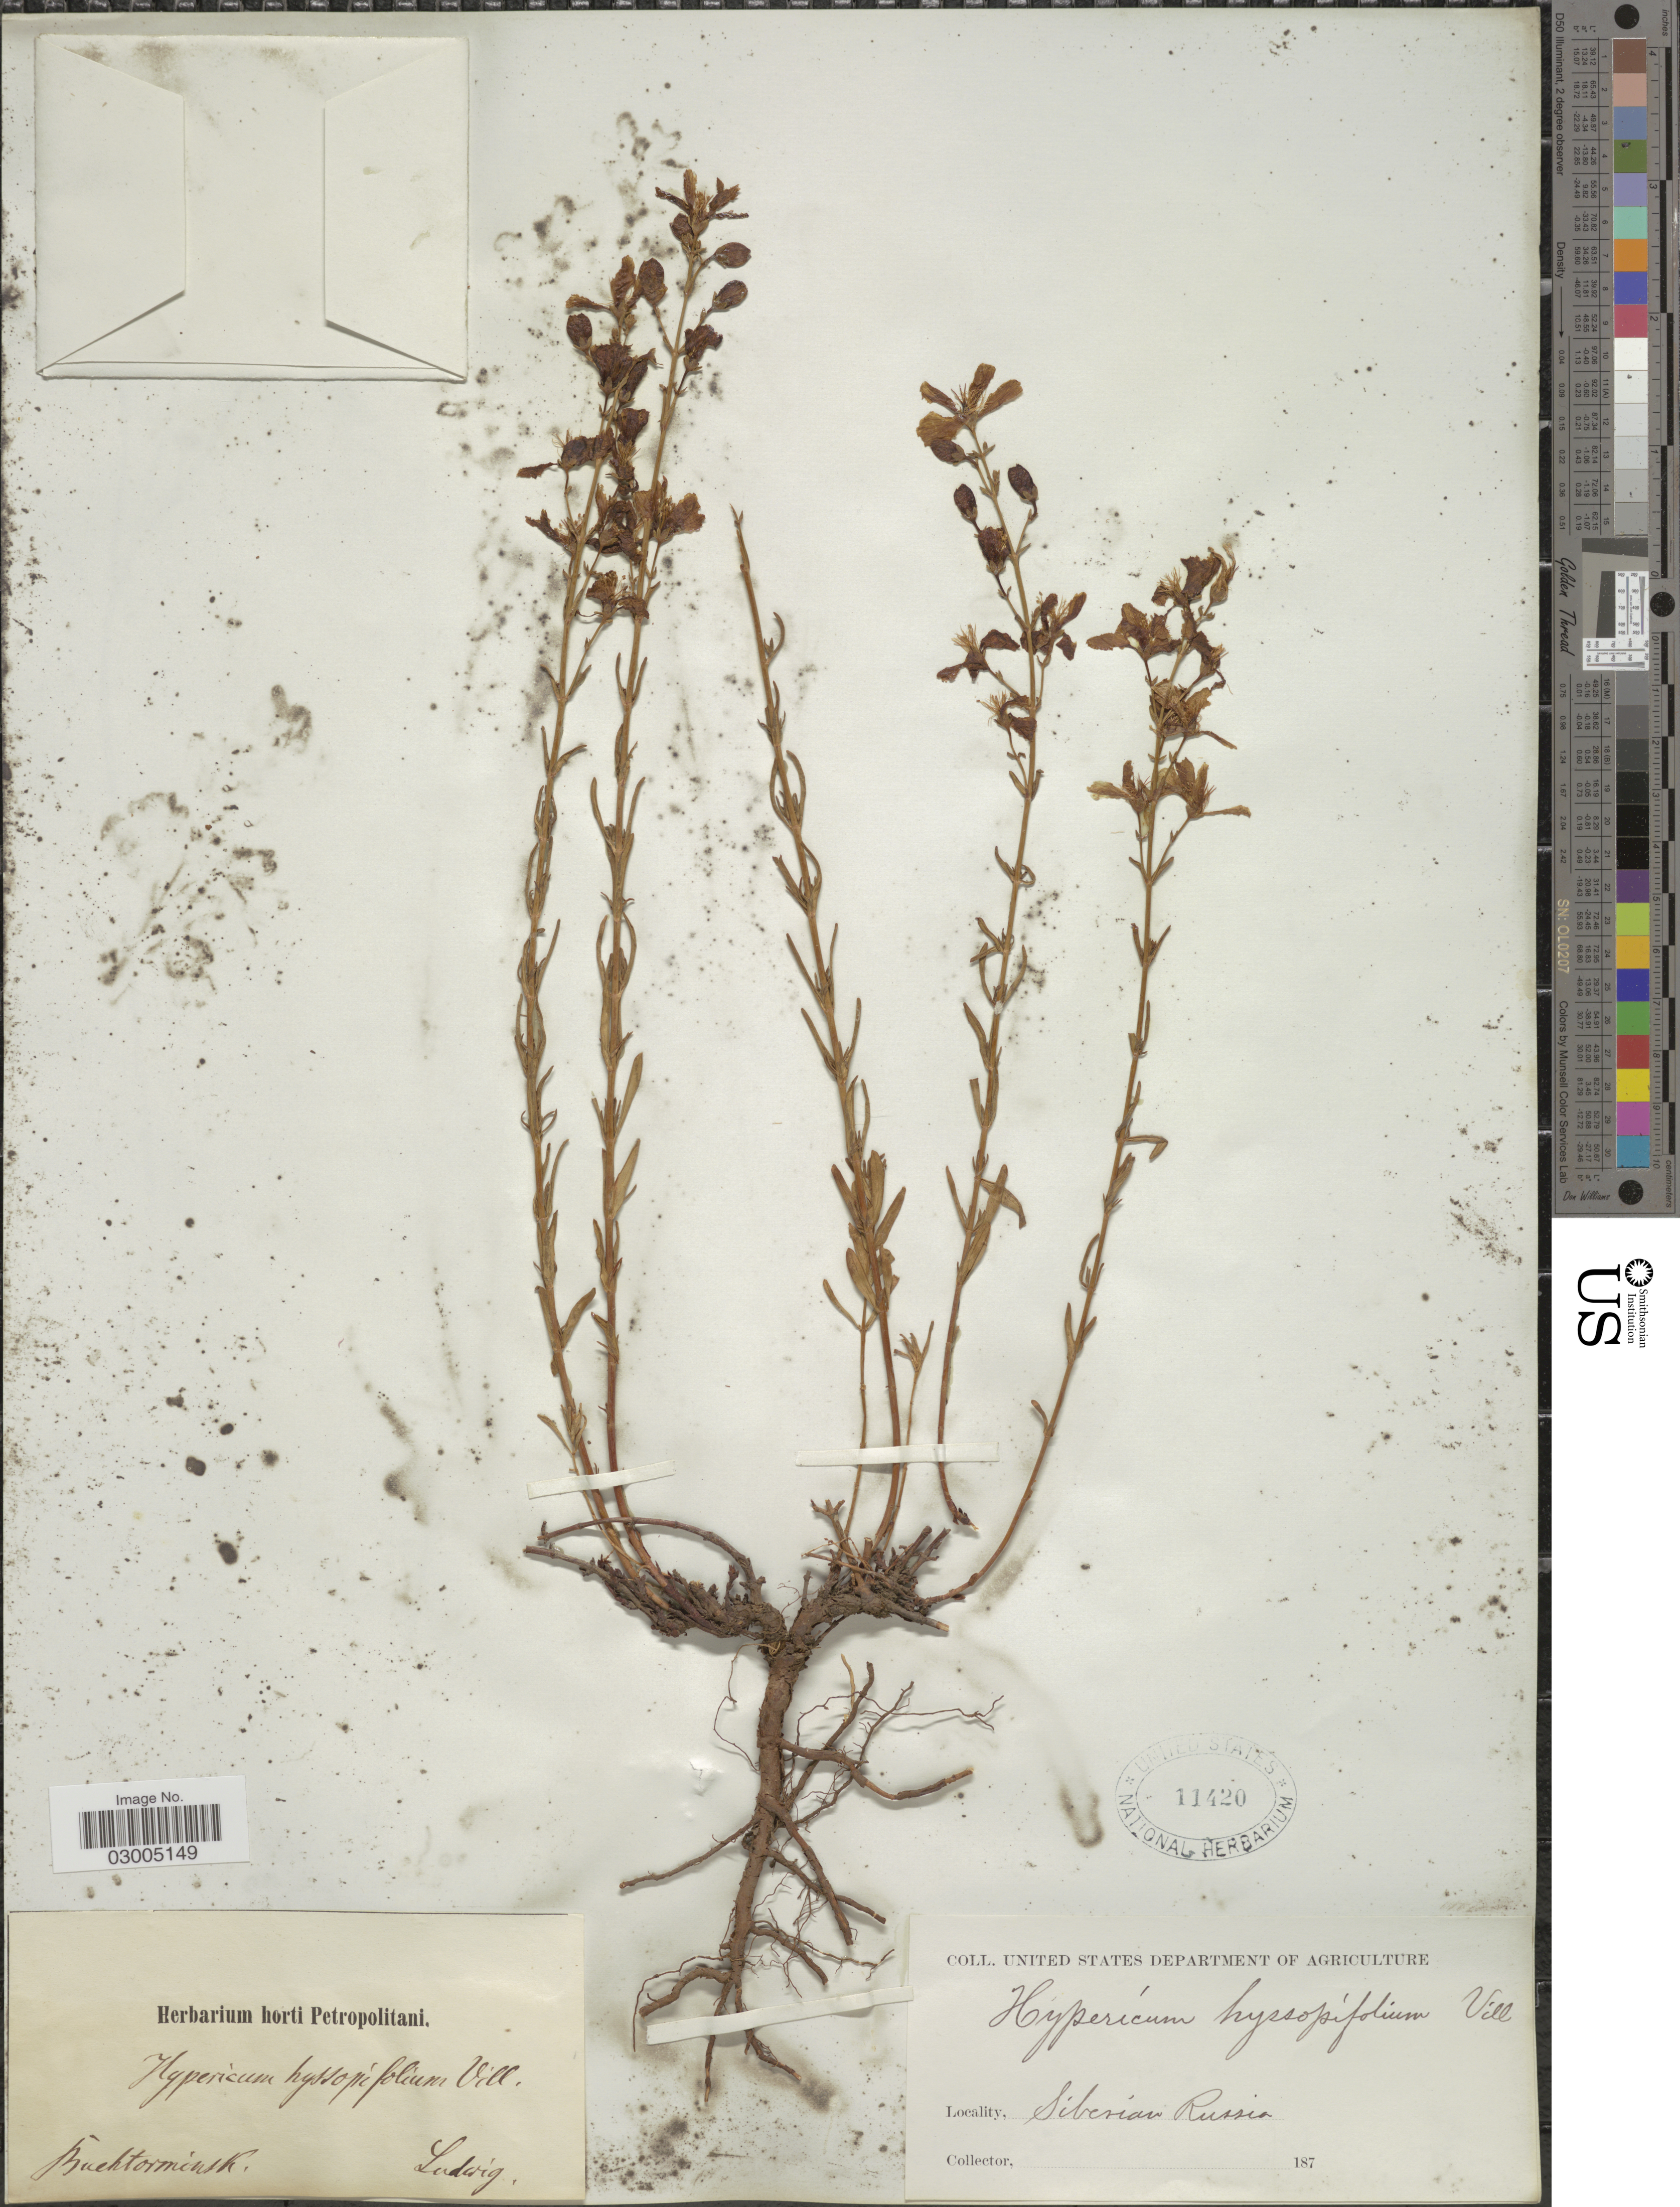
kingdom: Plantae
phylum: Tracheophyta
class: Magnoliopsida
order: Malpighiales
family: Hypericaceae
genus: Hypericum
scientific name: Hypericum hyssopifolium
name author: Chaix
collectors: Ludwig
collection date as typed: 187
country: Russian Federation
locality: Siberian Russia. Buchtorminsk.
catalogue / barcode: US 11420